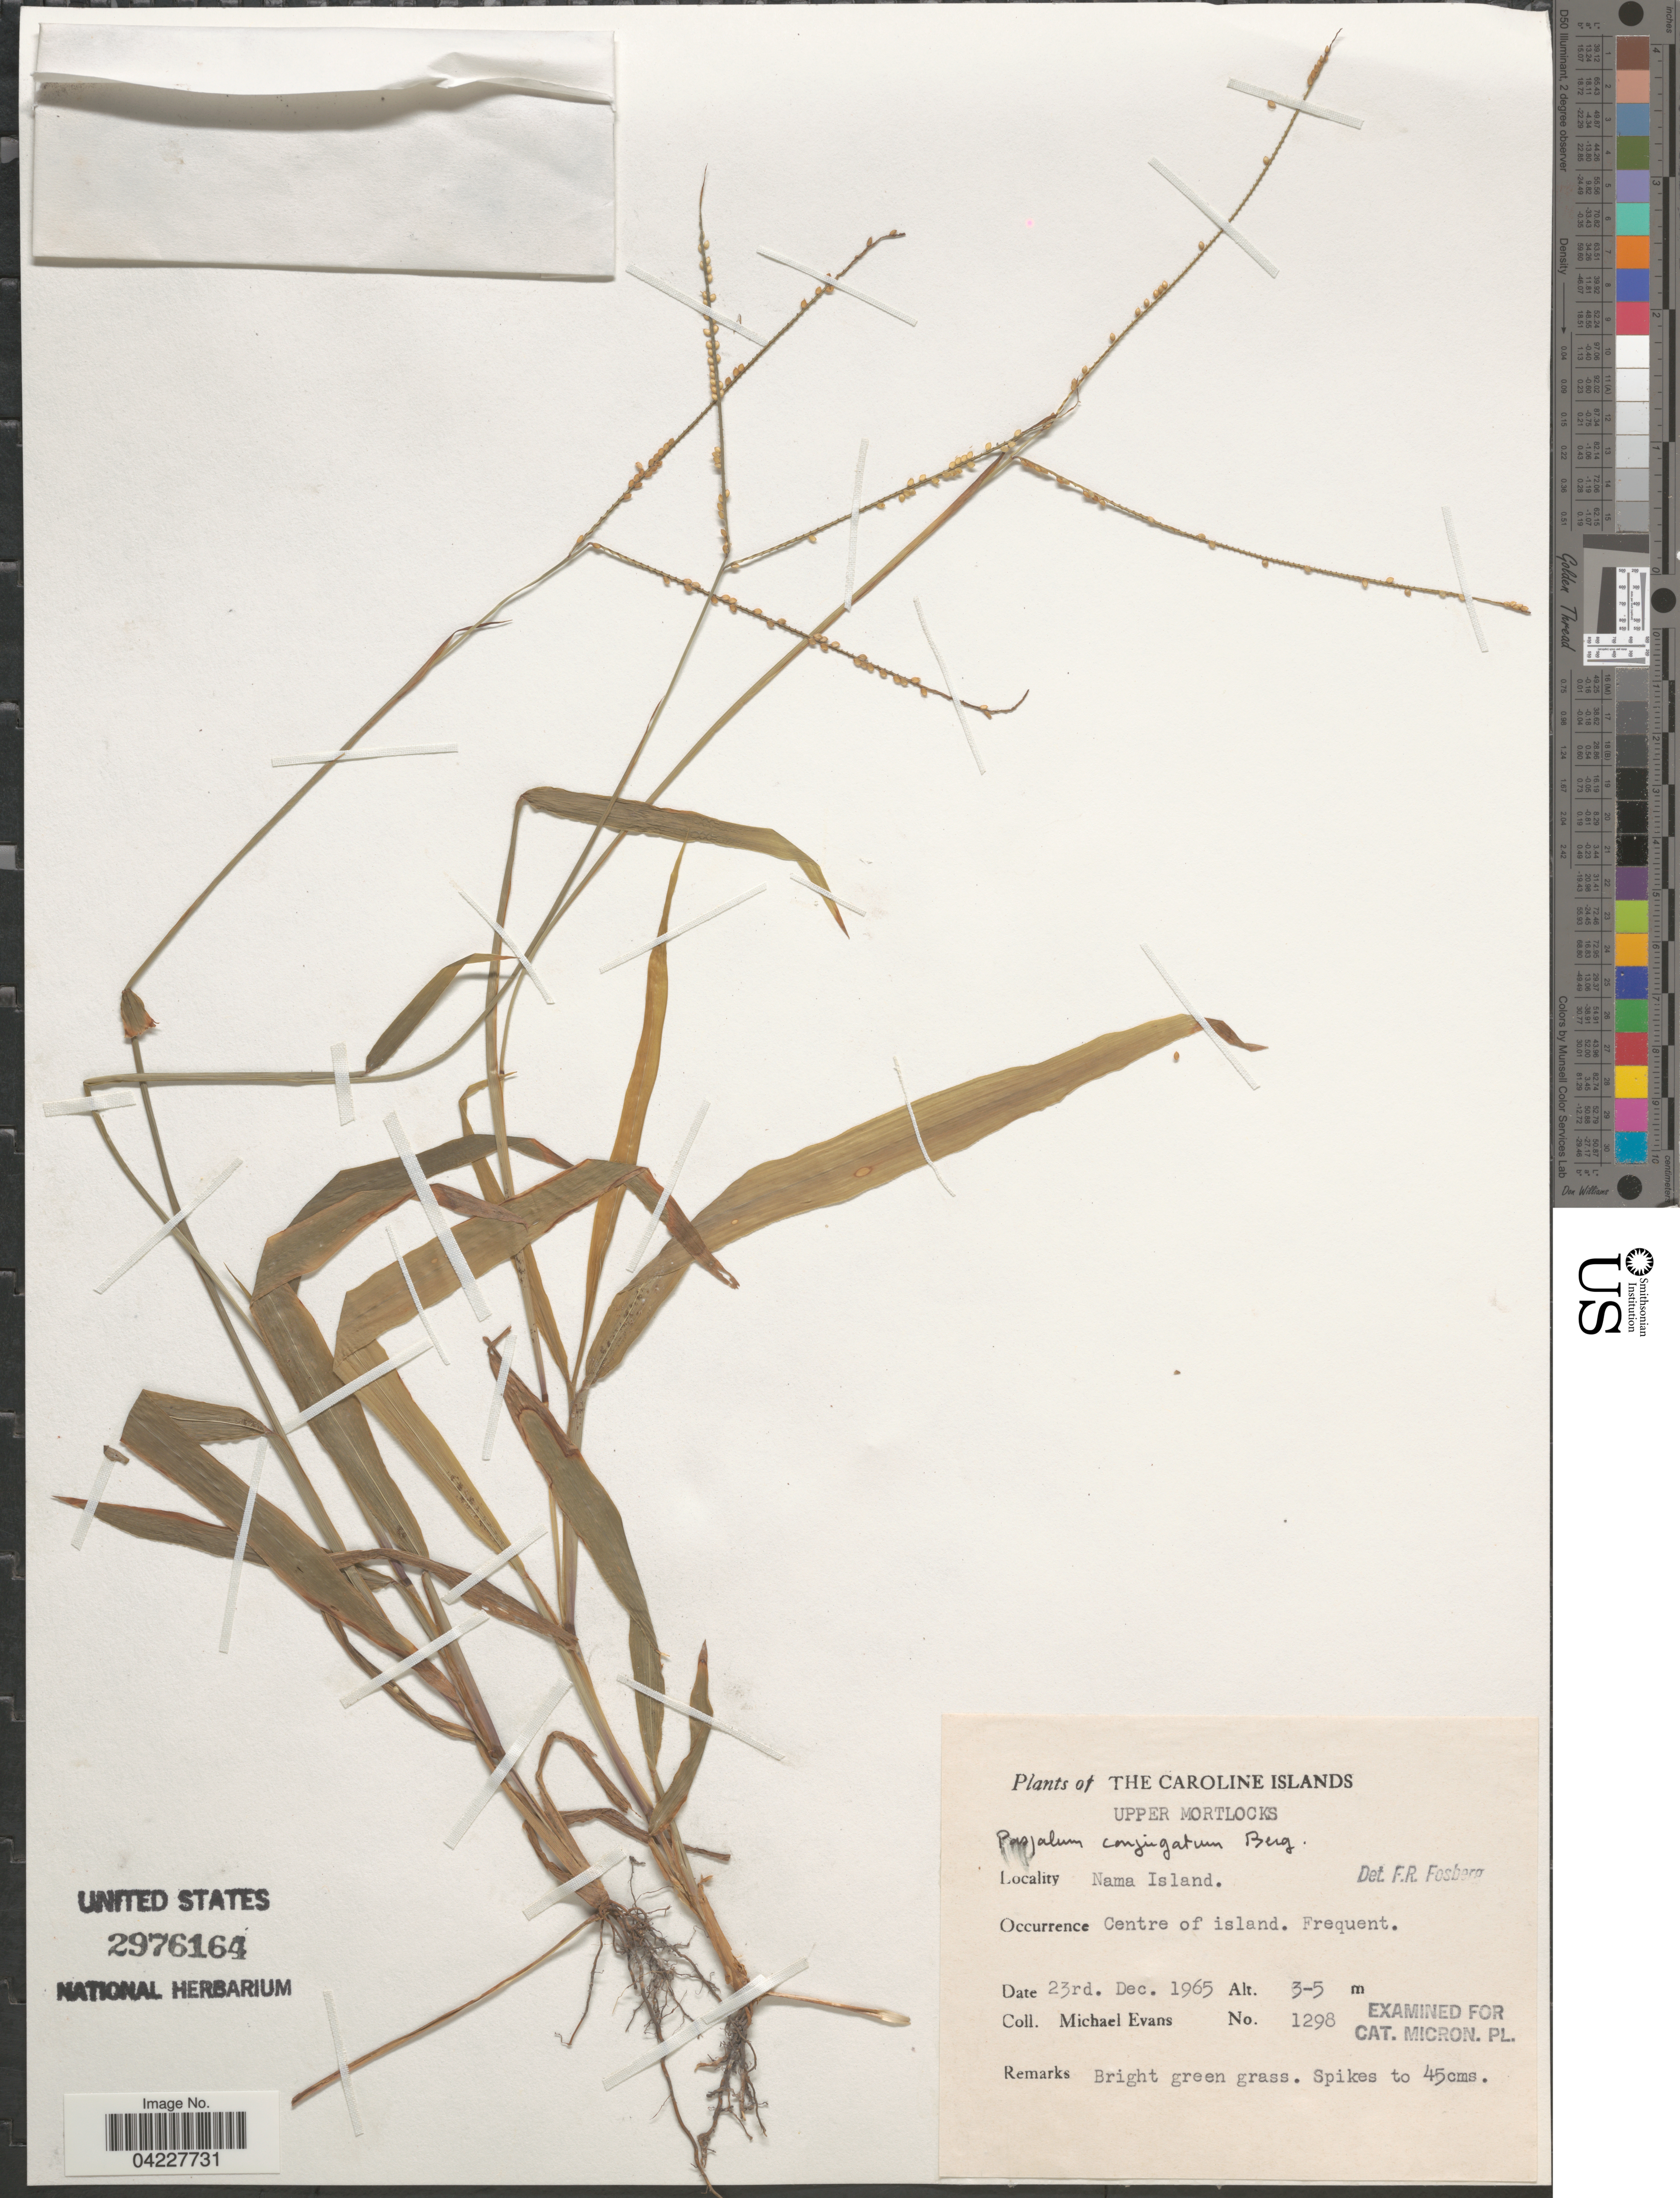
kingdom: Plantae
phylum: Tracheophyta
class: Liliopsida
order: Poales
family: Poaceae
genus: Paspalum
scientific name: Paspalum conjugatum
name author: P.J. Bergius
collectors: M. Evans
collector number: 1298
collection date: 1965-12-23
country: Micronesia, Federated States of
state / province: Truk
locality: The Caroline Islands. Upper Mortlocks. Nama Island.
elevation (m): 3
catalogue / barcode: US 2976164